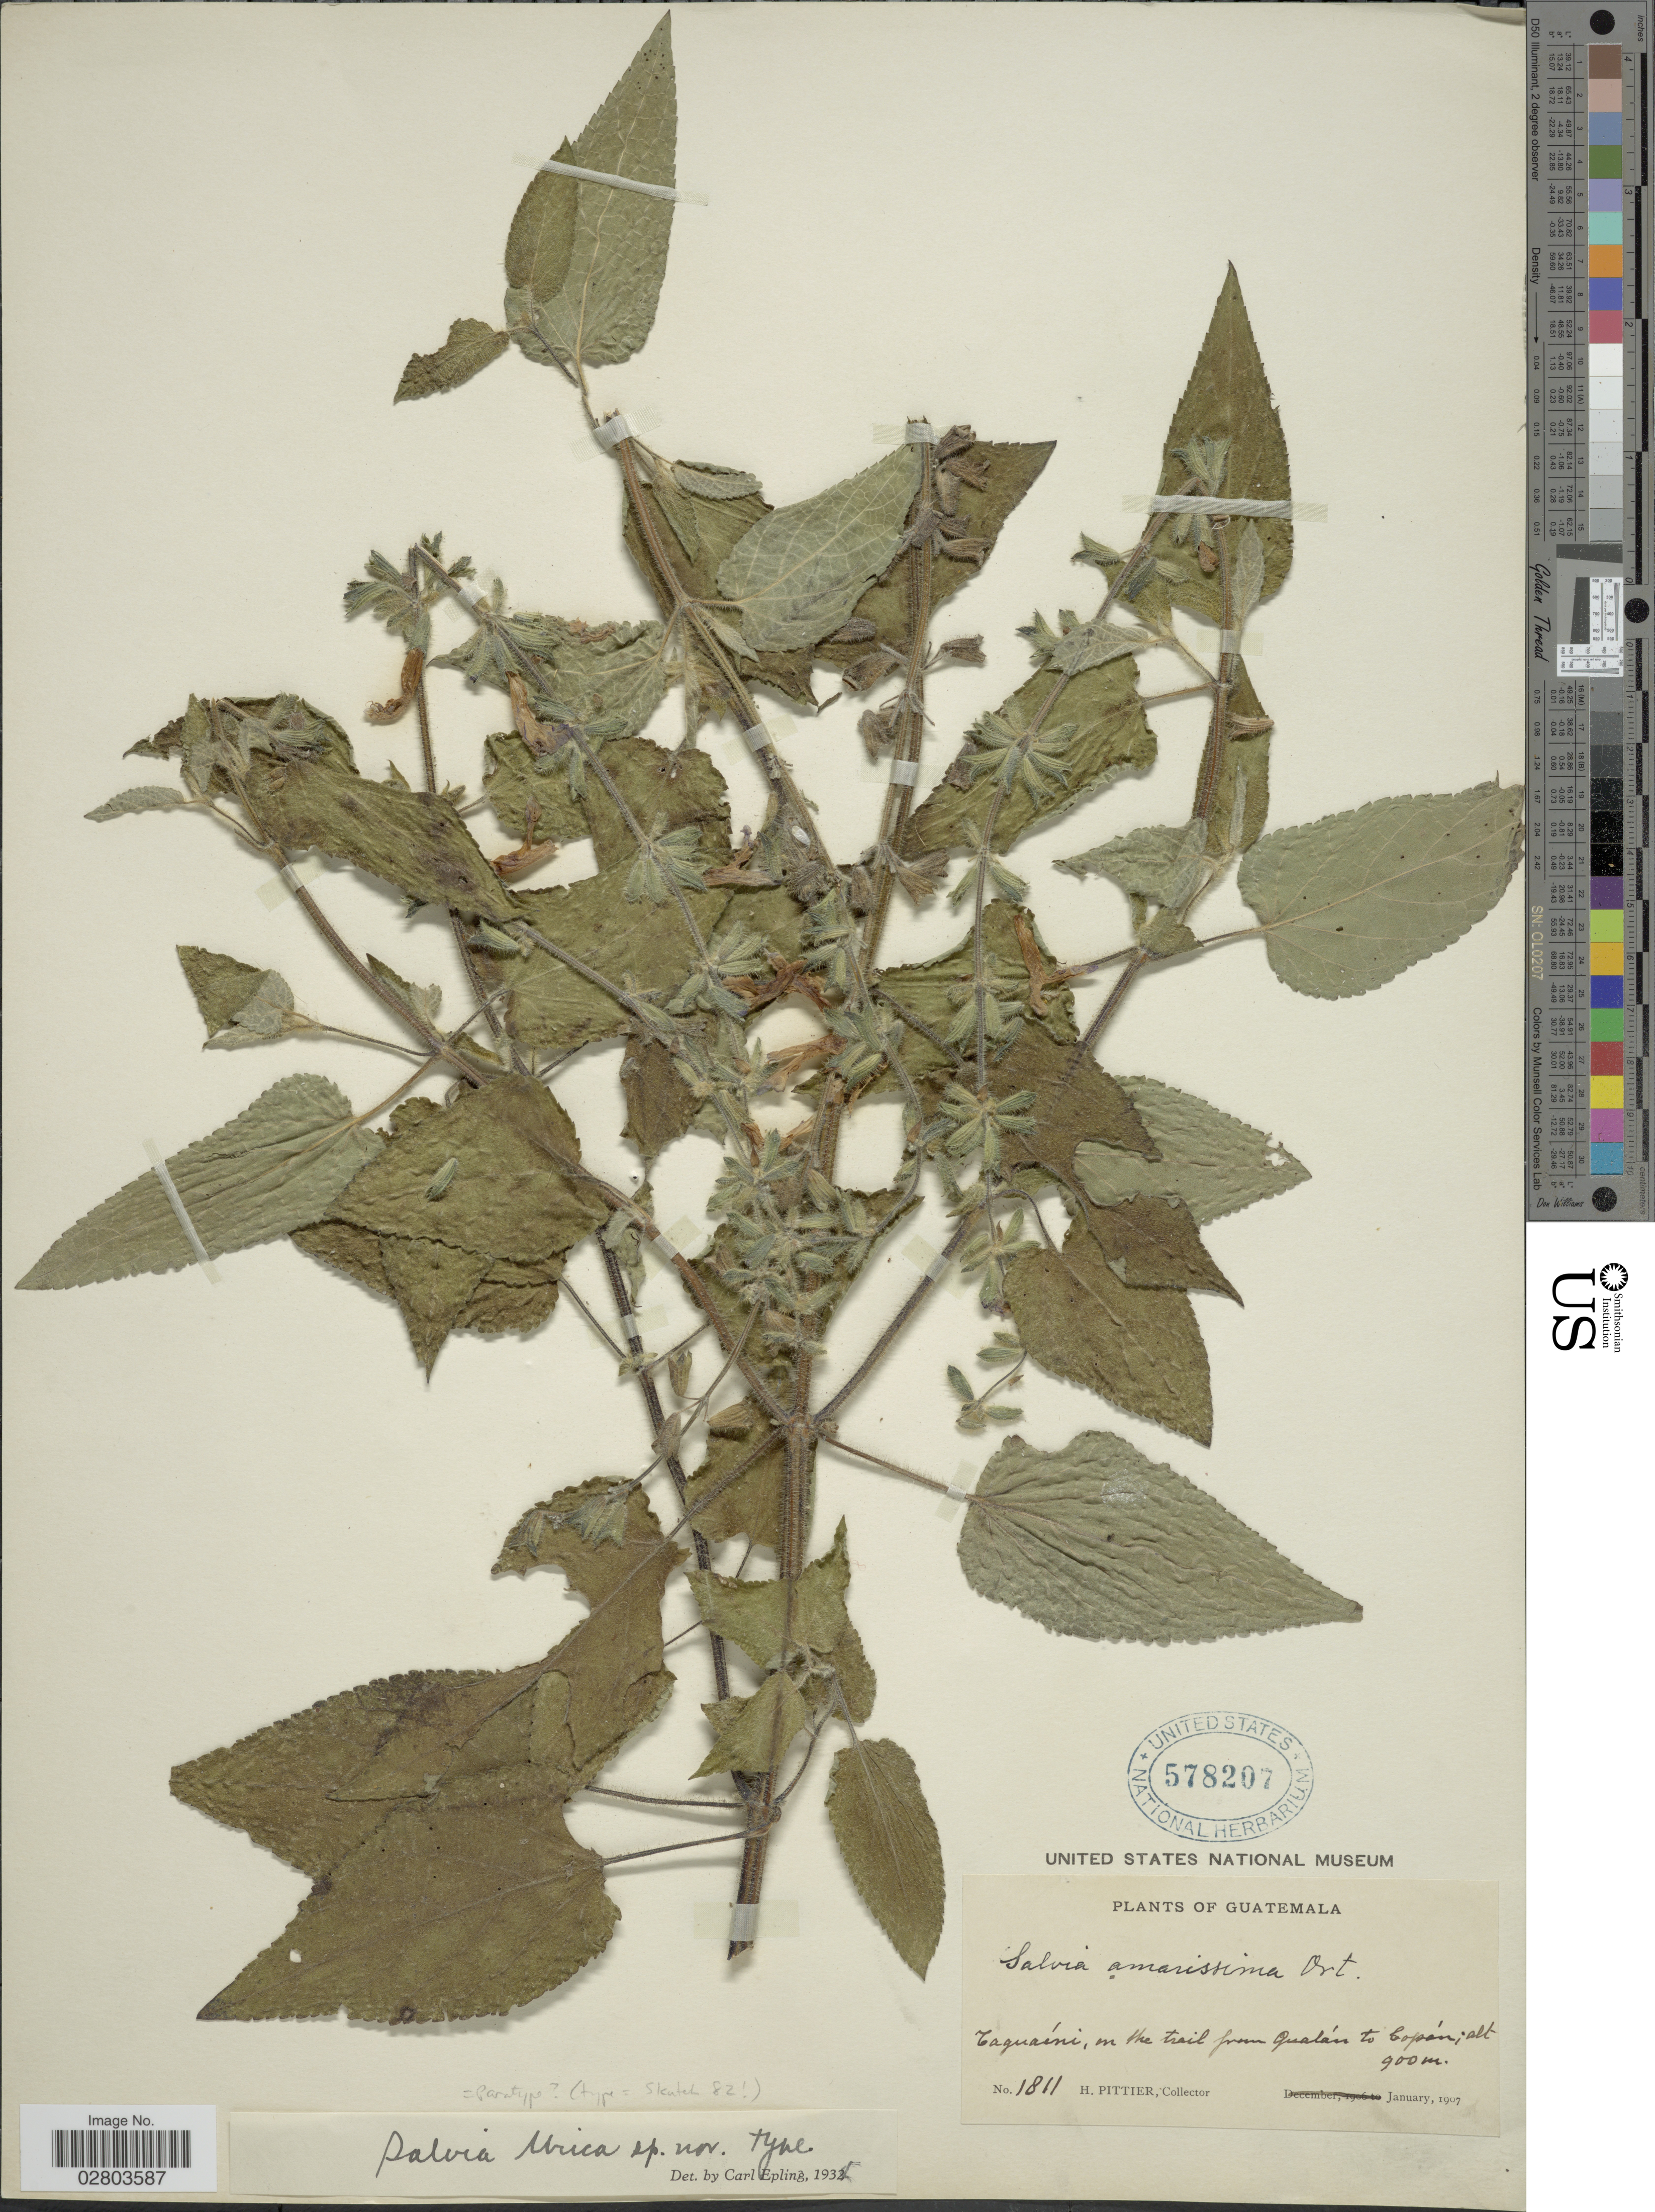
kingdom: Plantae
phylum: Tracheophyta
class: Magnoliopsida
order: Lamiales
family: Lamiaceae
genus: Salvia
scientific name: Salvia urica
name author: Epling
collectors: H. F. Pittier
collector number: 1811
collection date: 1907-01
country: Guatemala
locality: Taguaíni, on the trail from Gualán to Copán.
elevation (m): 900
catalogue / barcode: US 578207